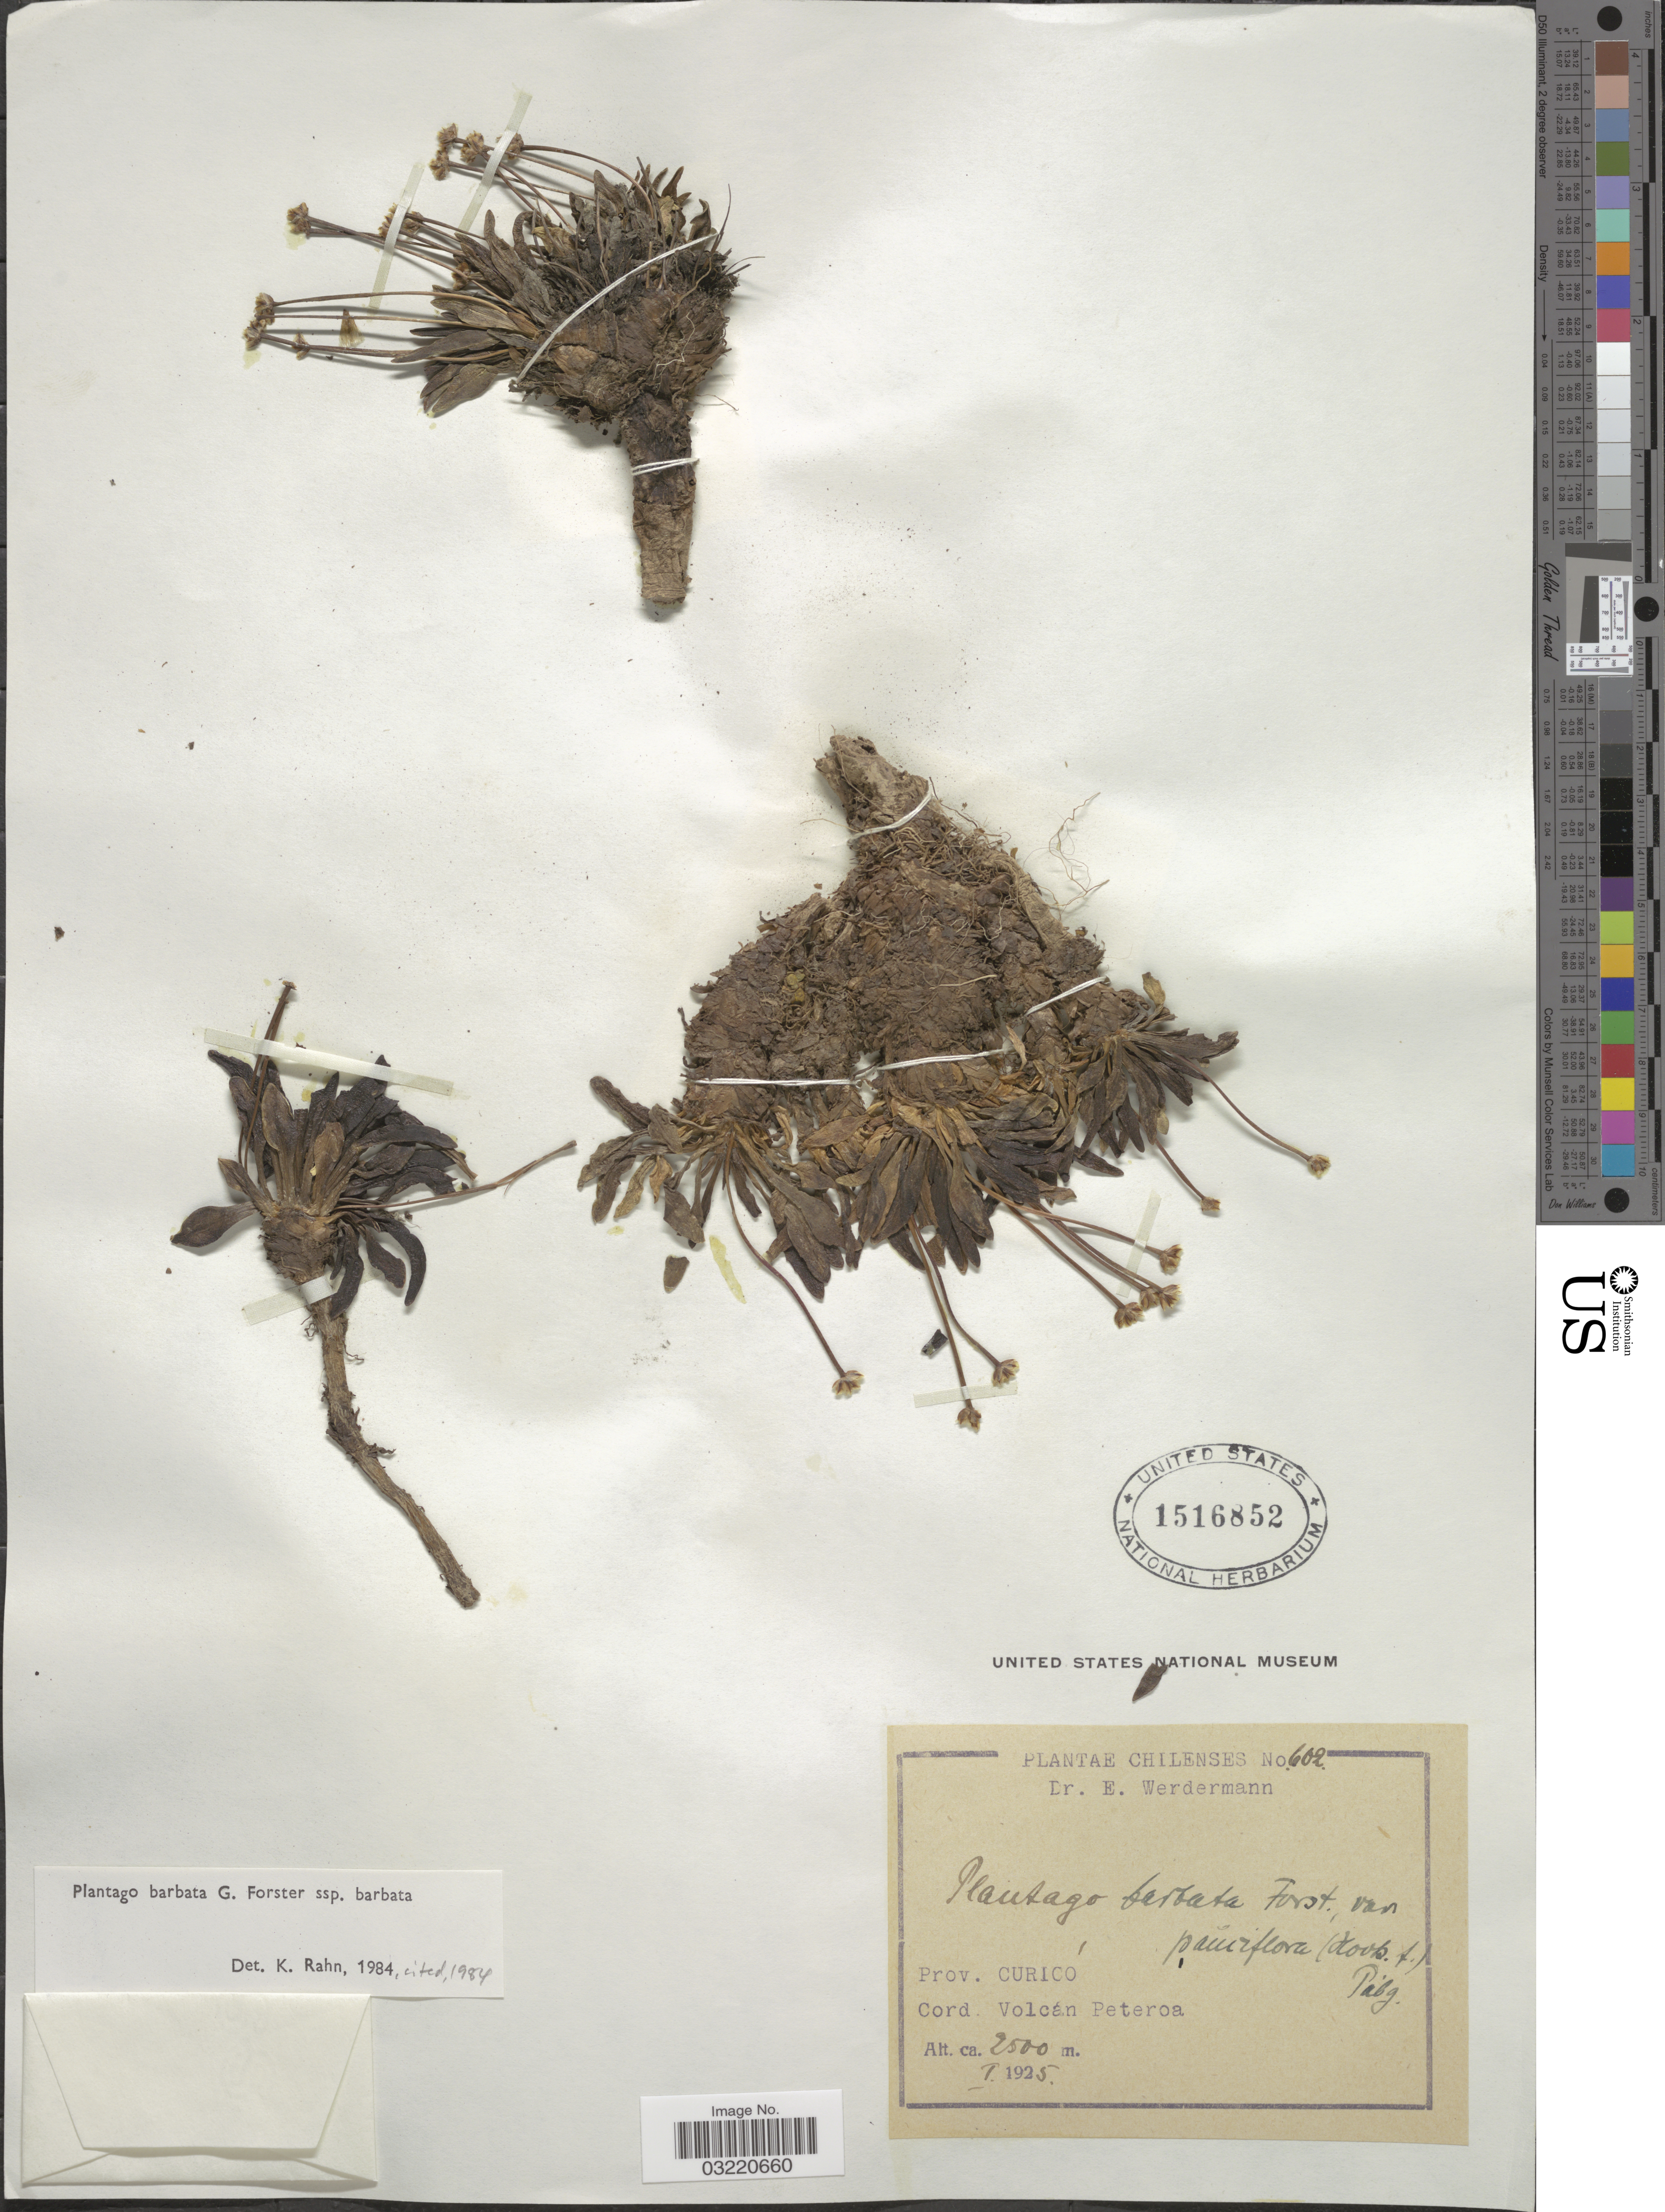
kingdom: Plantae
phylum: Tracheophyta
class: Magnoliopsida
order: Lamiales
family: Plantaginaceae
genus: Plantago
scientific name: Plantago barbata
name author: G. Forst.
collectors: E. Werdermann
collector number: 602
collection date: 1925-01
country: Chile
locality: Chilenses. Prov. Curicó. Cord. Volcán Peteroa.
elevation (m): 2500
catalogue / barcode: US 1516852